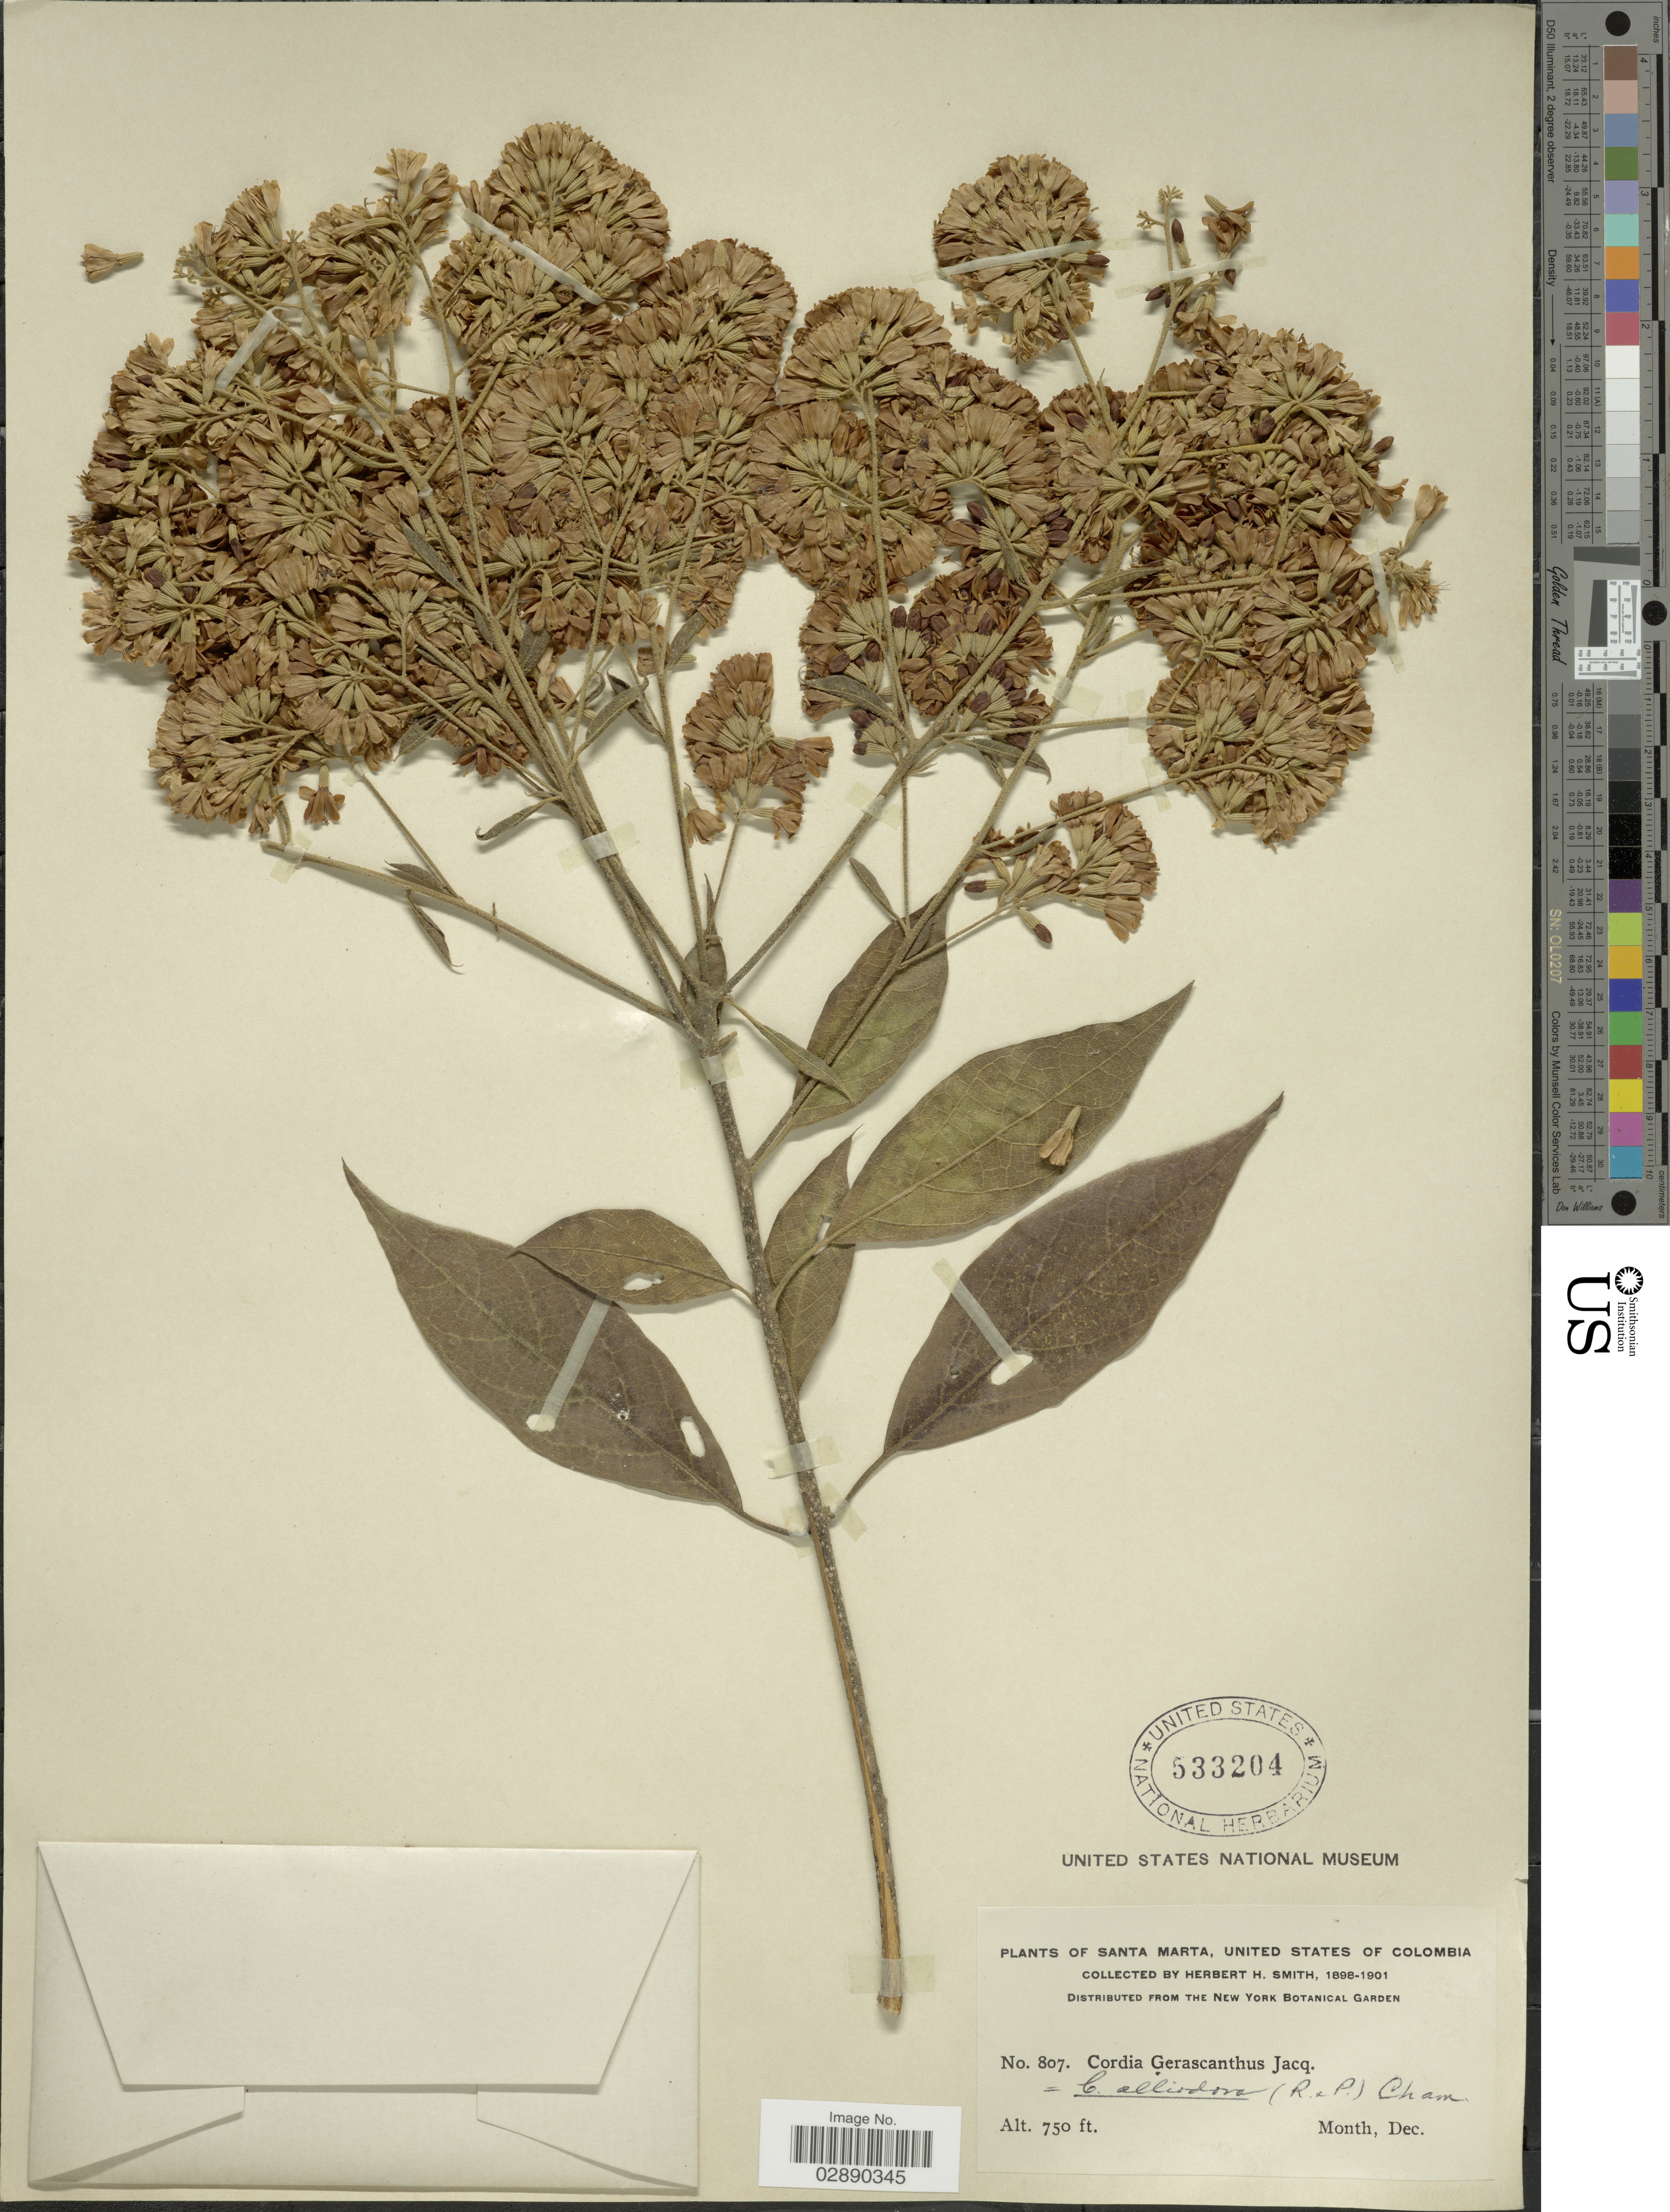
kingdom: Plantae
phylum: Tracheophyta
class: Magnoliopsida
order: Boraginales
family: Cordiaceae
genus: Cordia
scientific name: Cordia alliodora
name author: (Ruiz & Pav.) Oken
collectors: Herbert H. Smith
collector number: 807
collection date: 1898-12/1901-12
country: Colombia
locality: Santa Marta, United States of Colombia.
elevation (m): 229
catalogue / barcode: US 533204